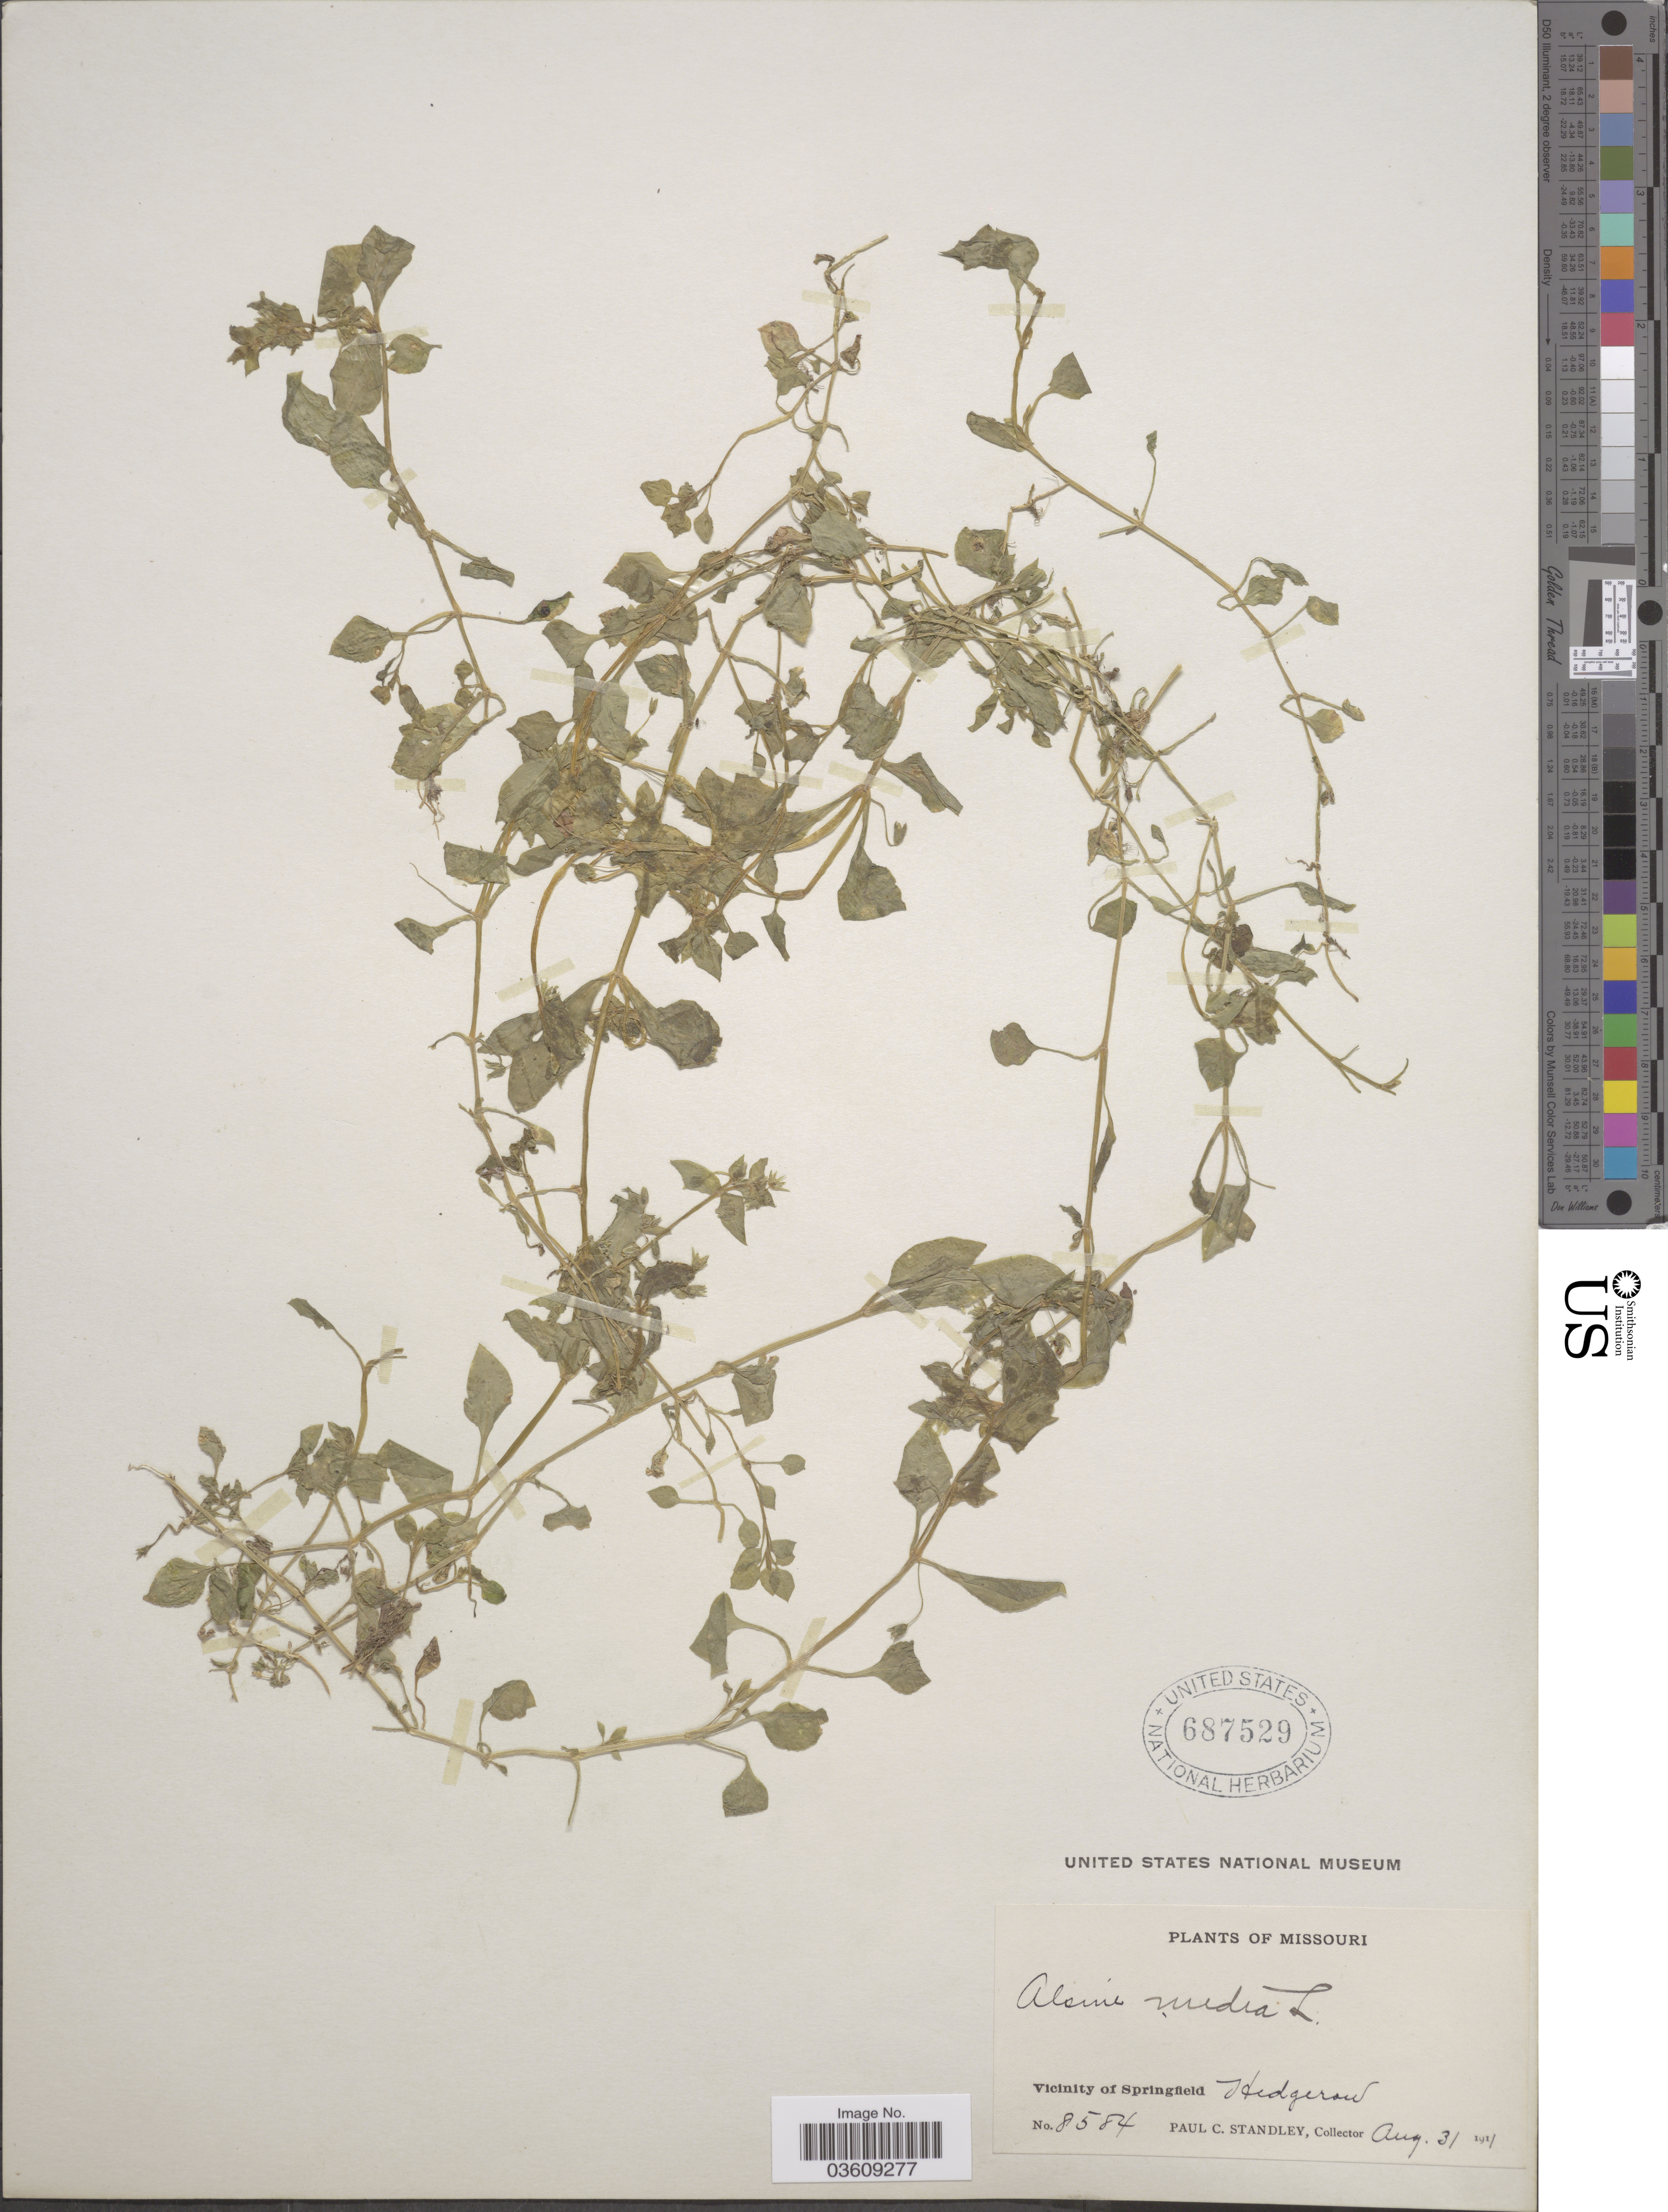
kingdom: Plantae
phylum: Tracheophyta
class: Magnoliopsida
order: Caryophyllales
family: Caryophyllaceae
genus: Stellaria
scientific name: Stellaria media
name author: (L.) Vill.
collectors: P. C. Standley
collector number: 8584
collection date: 1911-08-31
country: United States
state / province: Missouri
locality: Vicinity of Springfield. Hedgerow.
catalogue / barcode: US 687529